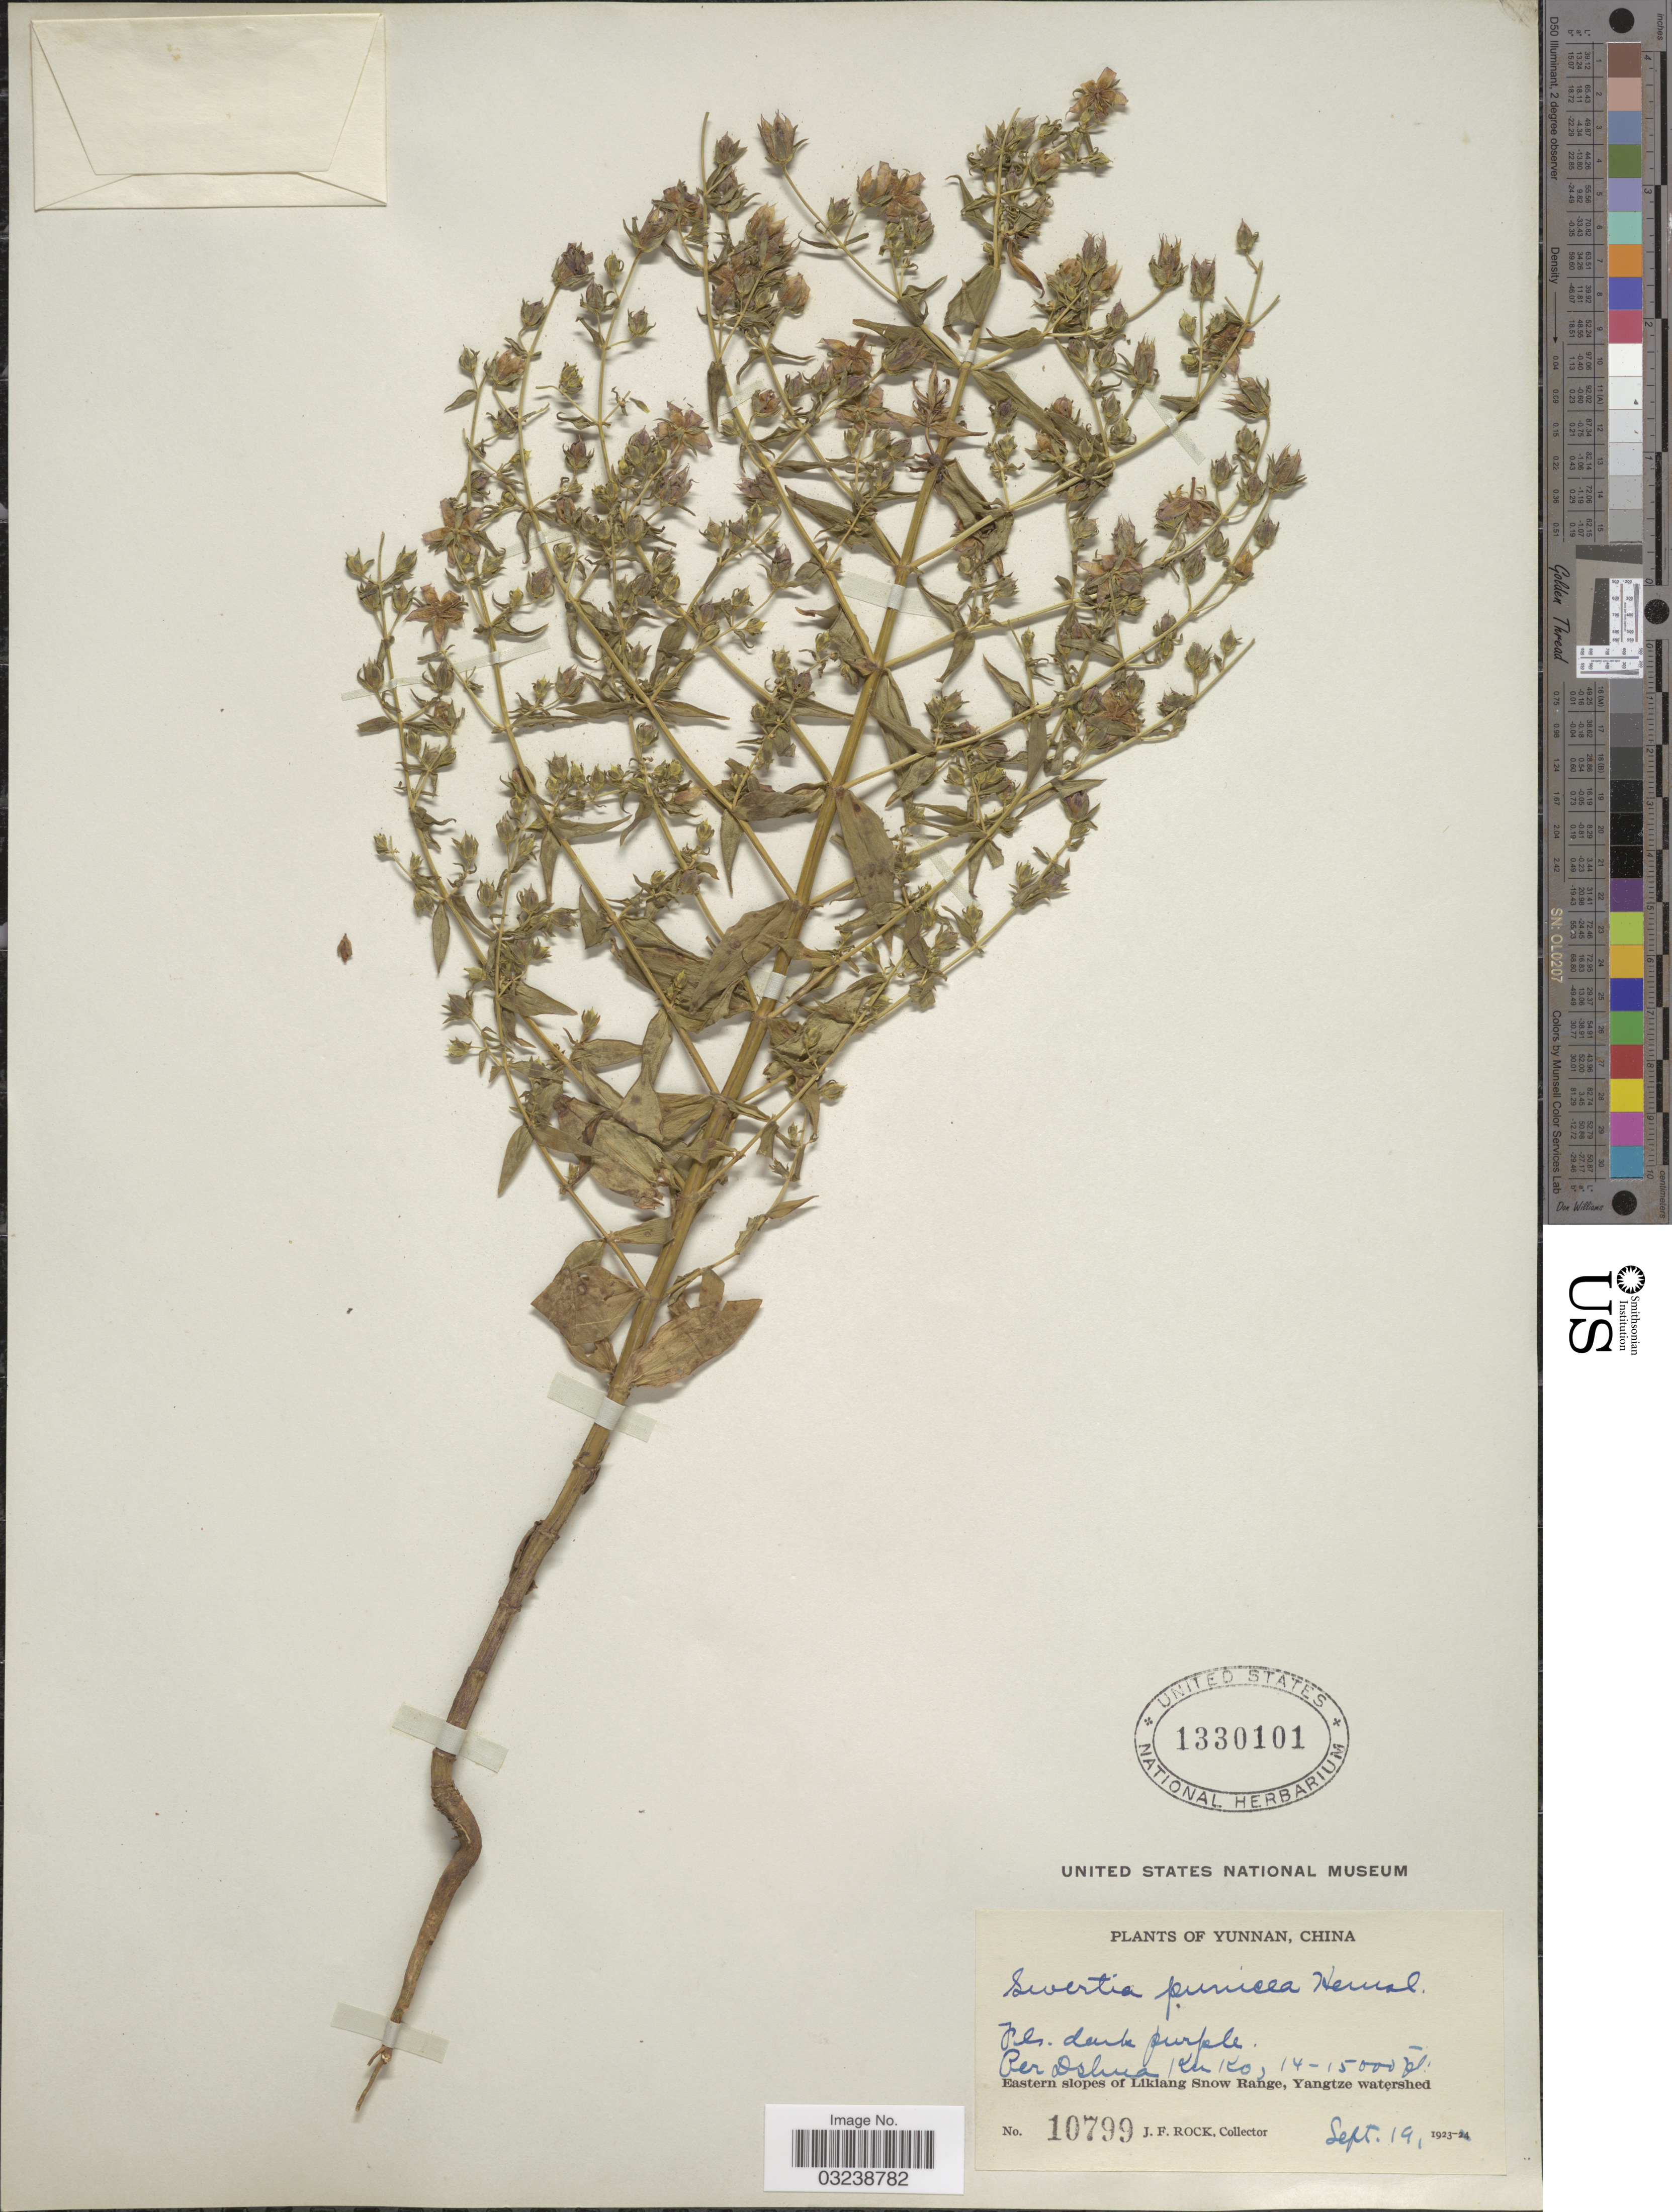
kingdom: Plantae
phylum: Tracheophyta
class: Magnoliopsida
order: Gentianales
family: Gentianaceae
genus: Swertia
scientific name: Swertia punicea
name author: Hemsl.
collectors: J. Rock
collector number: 10799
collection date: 1923-09-19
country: China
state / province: Yunnan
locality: Per Dshua Ku Ko. Eastern slopes of Likiang Snow Range, Yangtze watershed.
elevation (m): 4267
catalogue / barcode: US 1330101